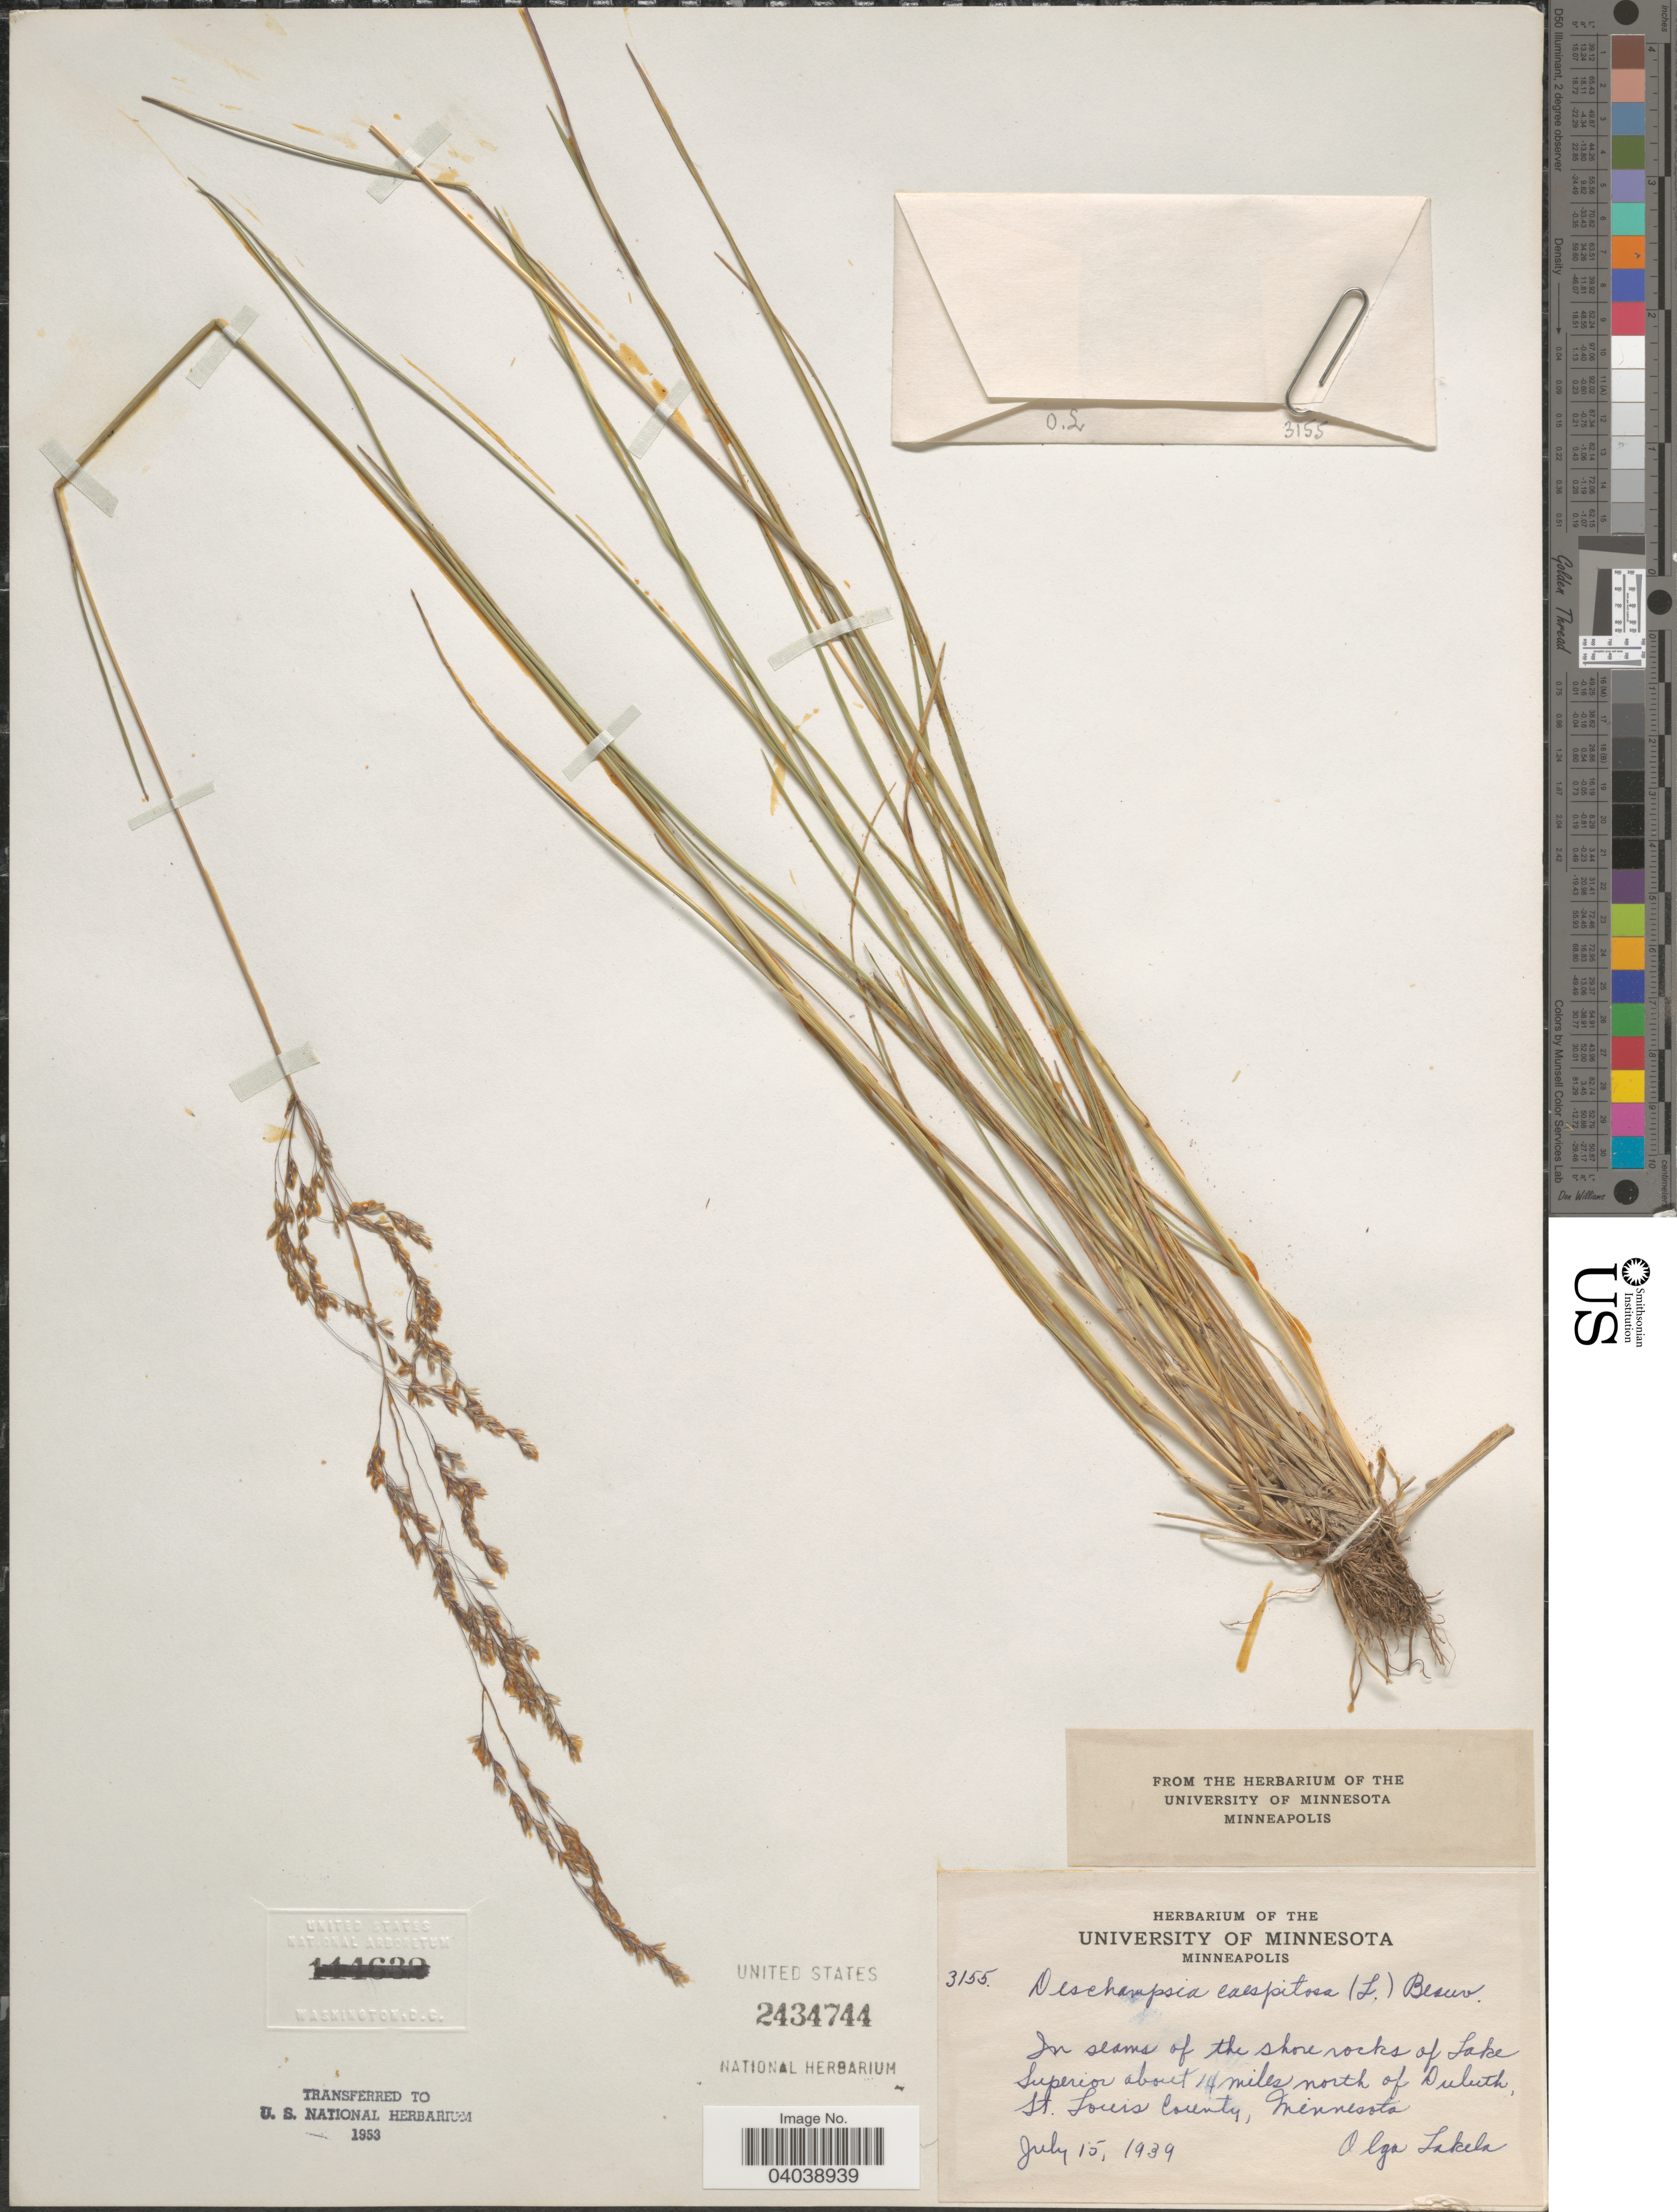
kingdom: Plantae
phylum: Tracheophyta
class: Liliopsida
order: Poales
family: Poaceae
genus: Deschampsia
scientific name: Deschampsia cespitosa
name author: (L.) P. Beauv.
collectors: O. K. Lakela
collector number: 3155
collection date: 1939-07-15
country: United States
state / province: Minnesota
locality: In seams of the shore rocks of Lake Superior about 14miles north of Duluth, St. Louis County.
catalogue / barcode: US 2434744